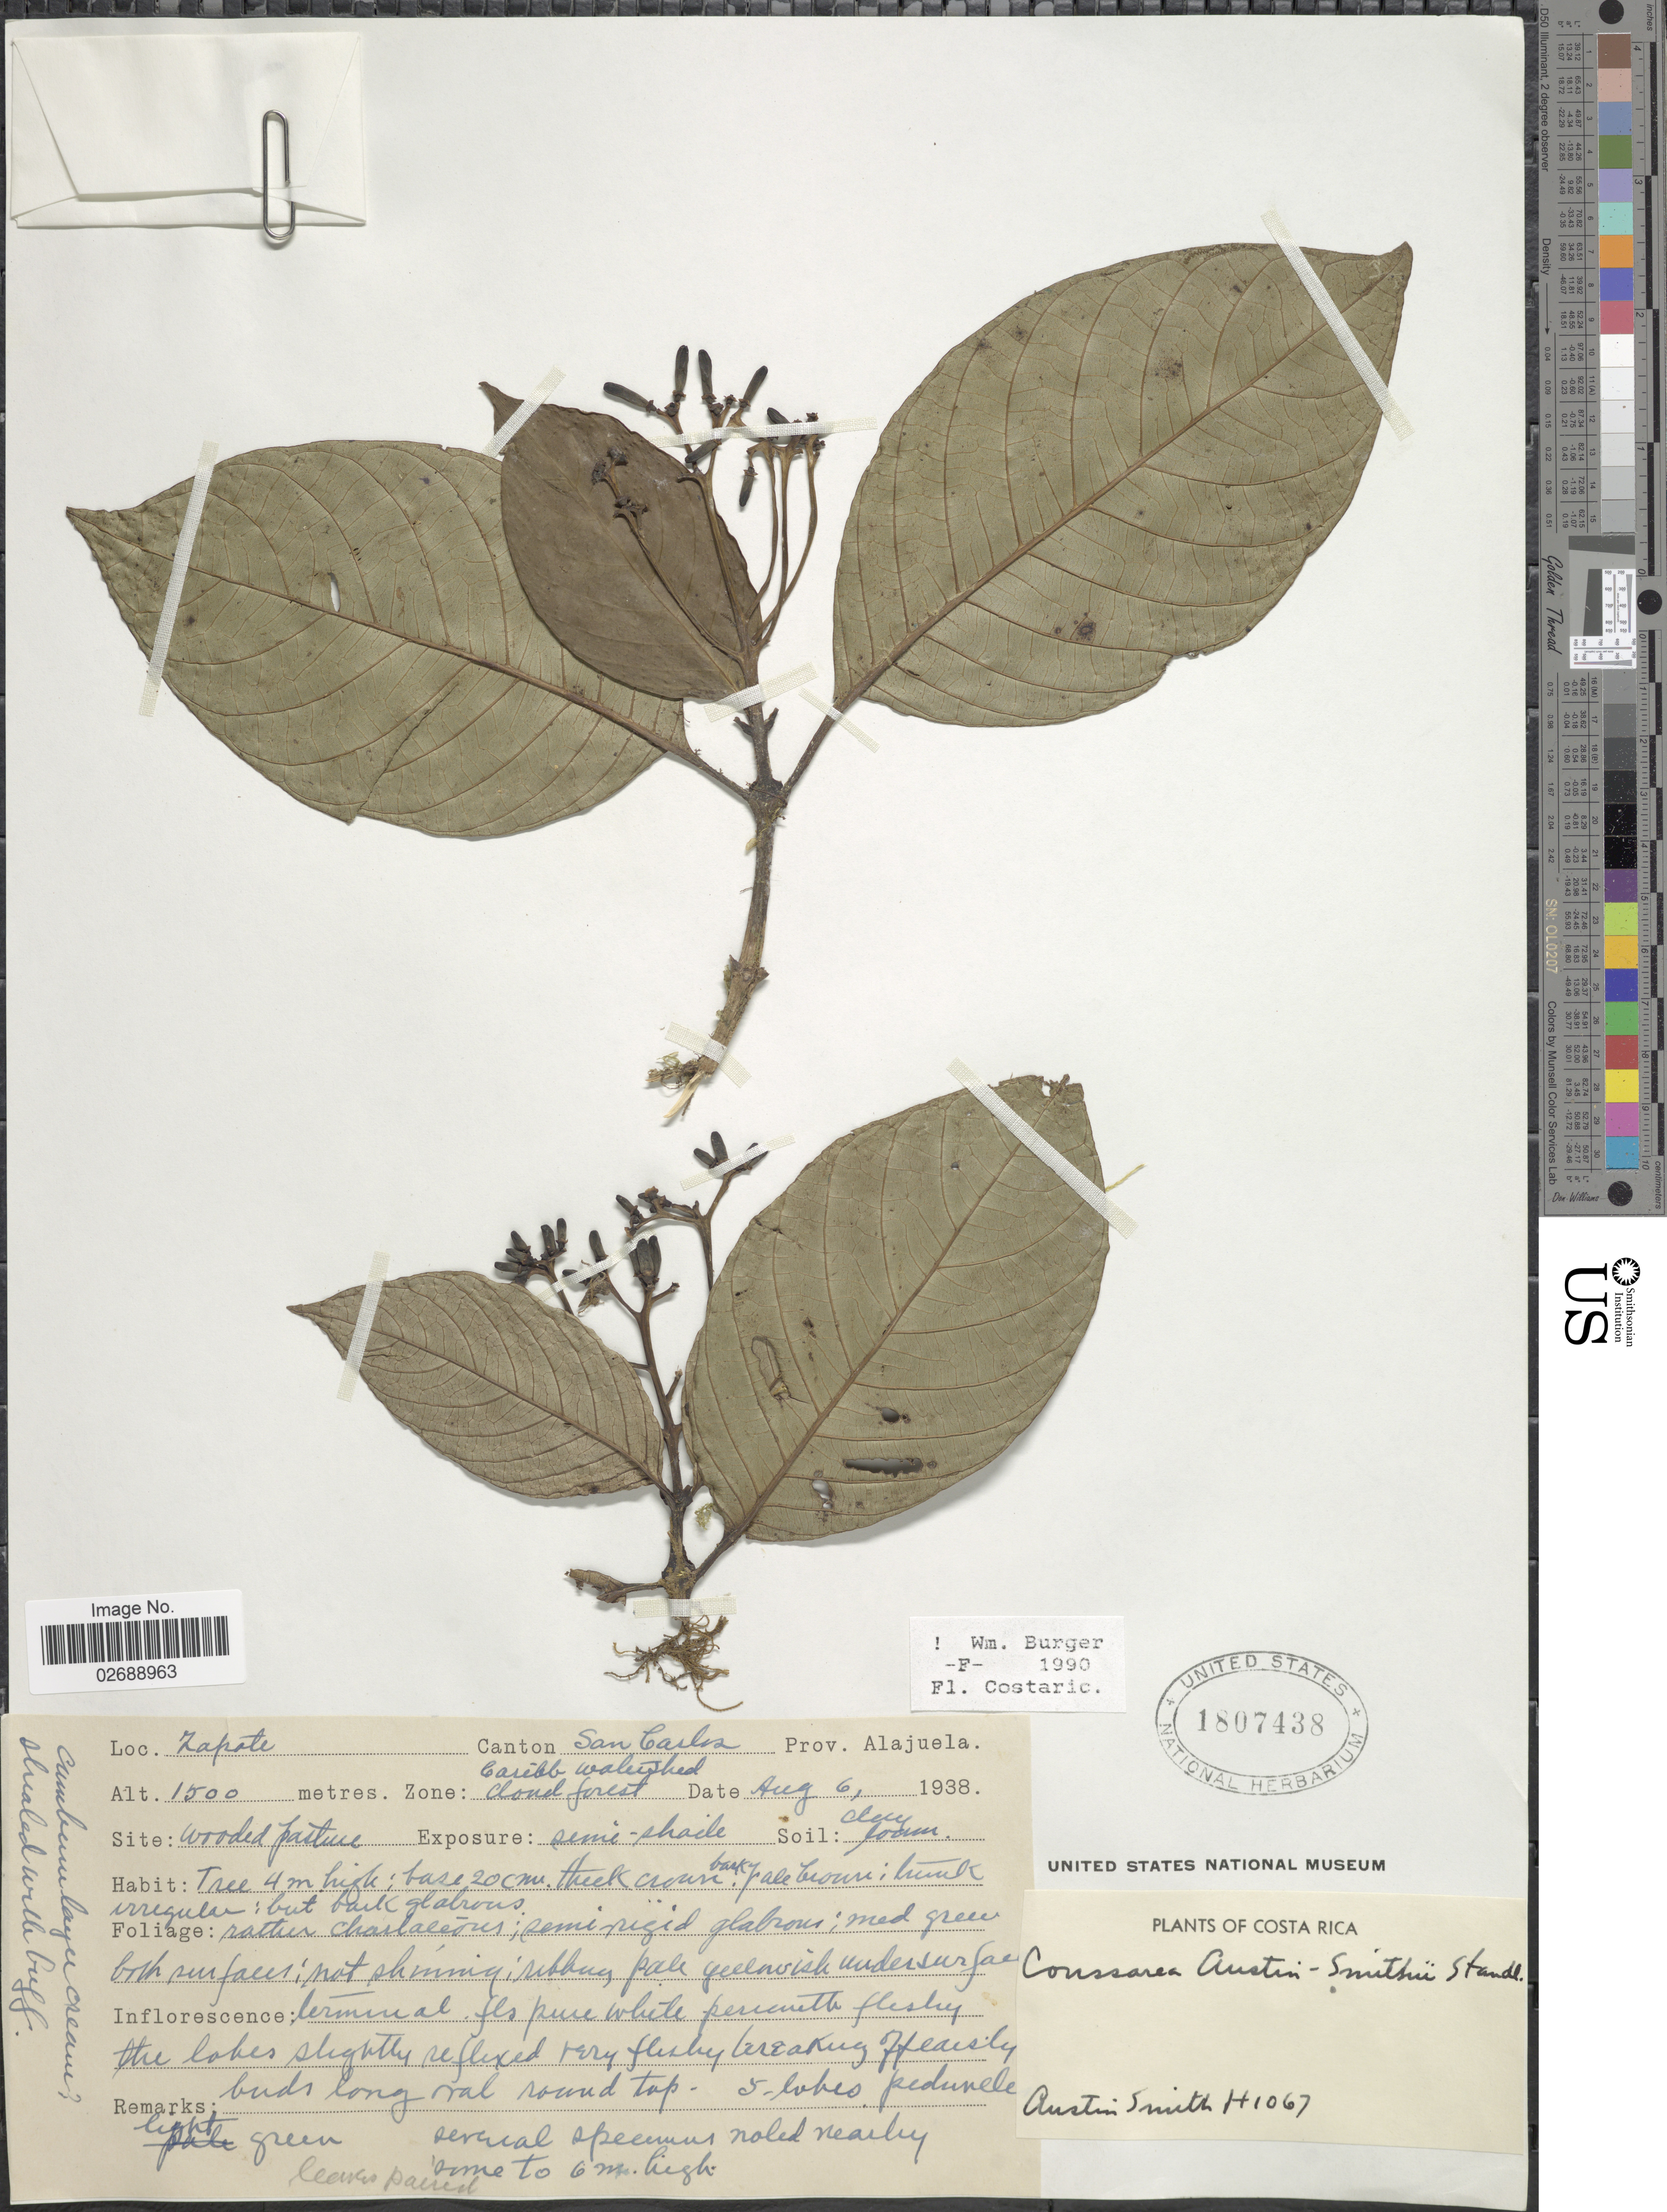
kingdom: Plantae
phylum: Tracheophyta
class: Magnoliopsida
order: Gentianales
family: Rubiaceae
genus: Coussarea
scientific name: Coussarea austin-smithii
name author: Standl.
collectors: Aust P. Smith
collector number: H1067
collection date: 1938-08-06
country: Costa Rica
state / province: Alajuela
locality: Zapote. Canton San Carlos.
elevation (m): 1500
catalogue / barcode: US 1807438